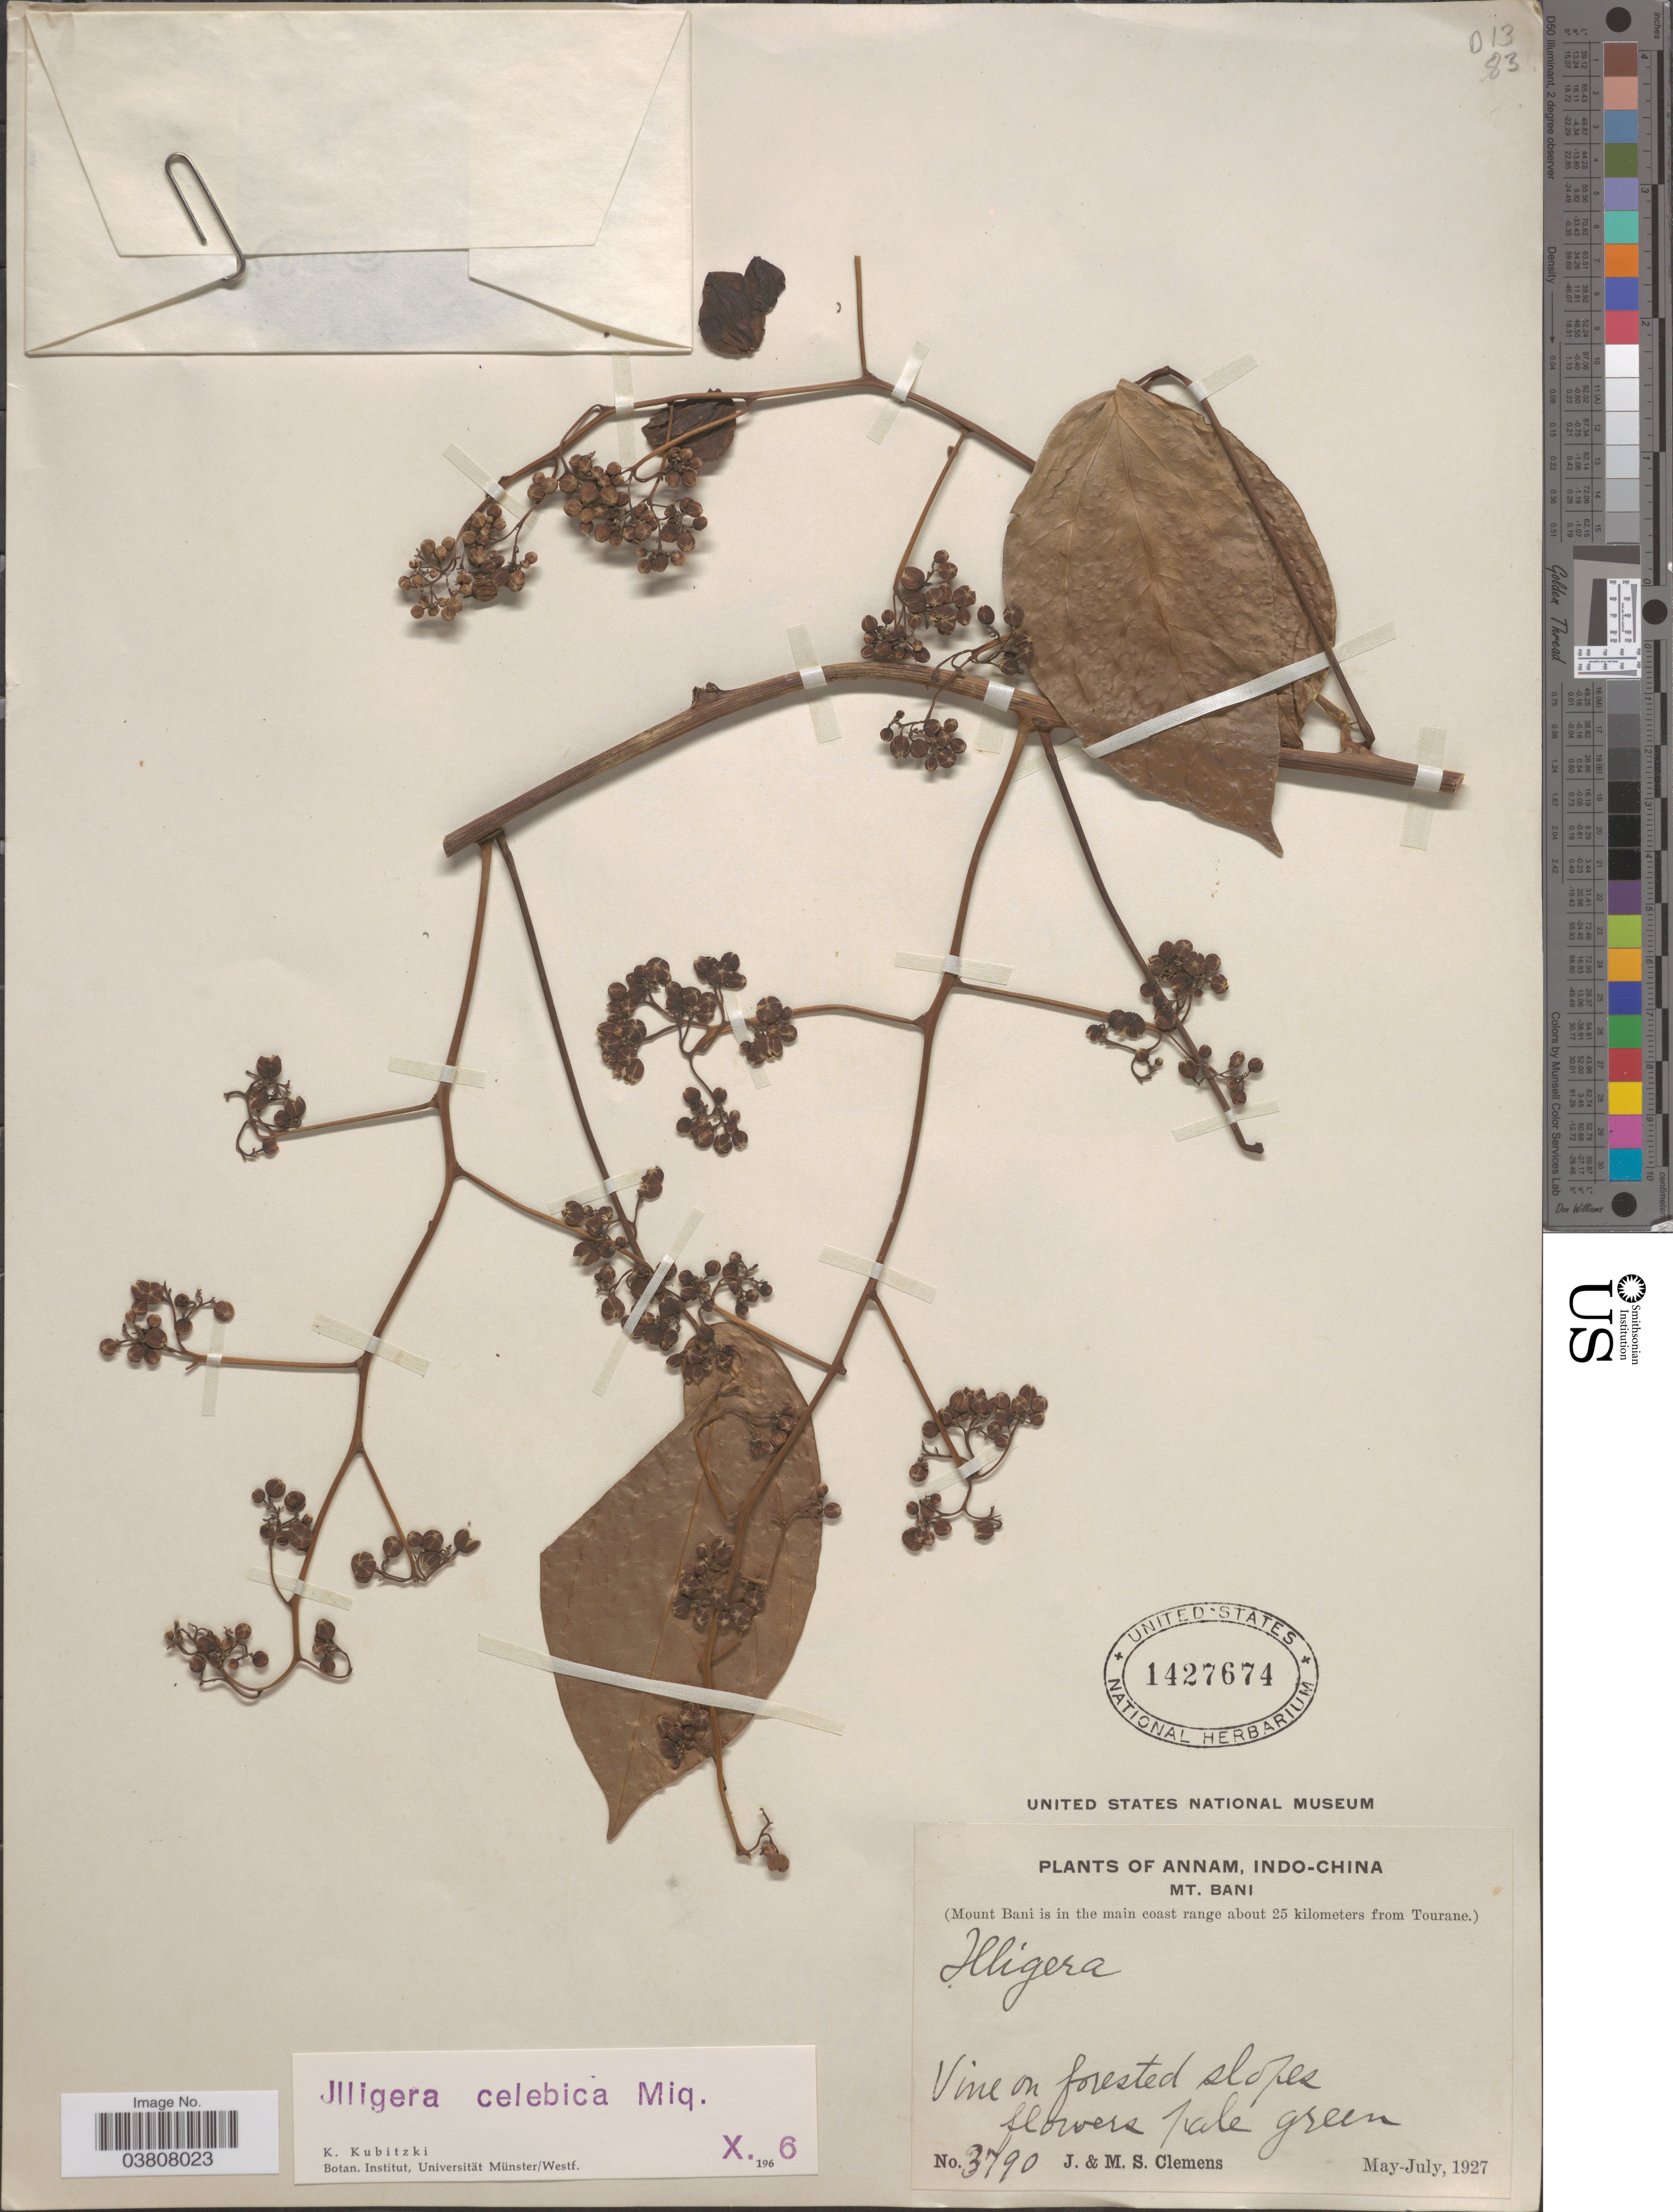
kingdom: Plantae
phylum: Tracheophyta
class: Magnoliopsida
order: Laurales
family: Hernandiaceae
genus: Illigera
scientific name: Illigera celebica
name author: Miq.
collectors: J. Clemens & M. S. Clemens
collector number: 3790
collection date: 1927-05/1927-07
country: Vietnam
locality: Annam, Indo-China. Mt Bani. (Mount Bani is in the main coast range about 25 kilometers from Tourane)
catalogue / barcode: US 1427674